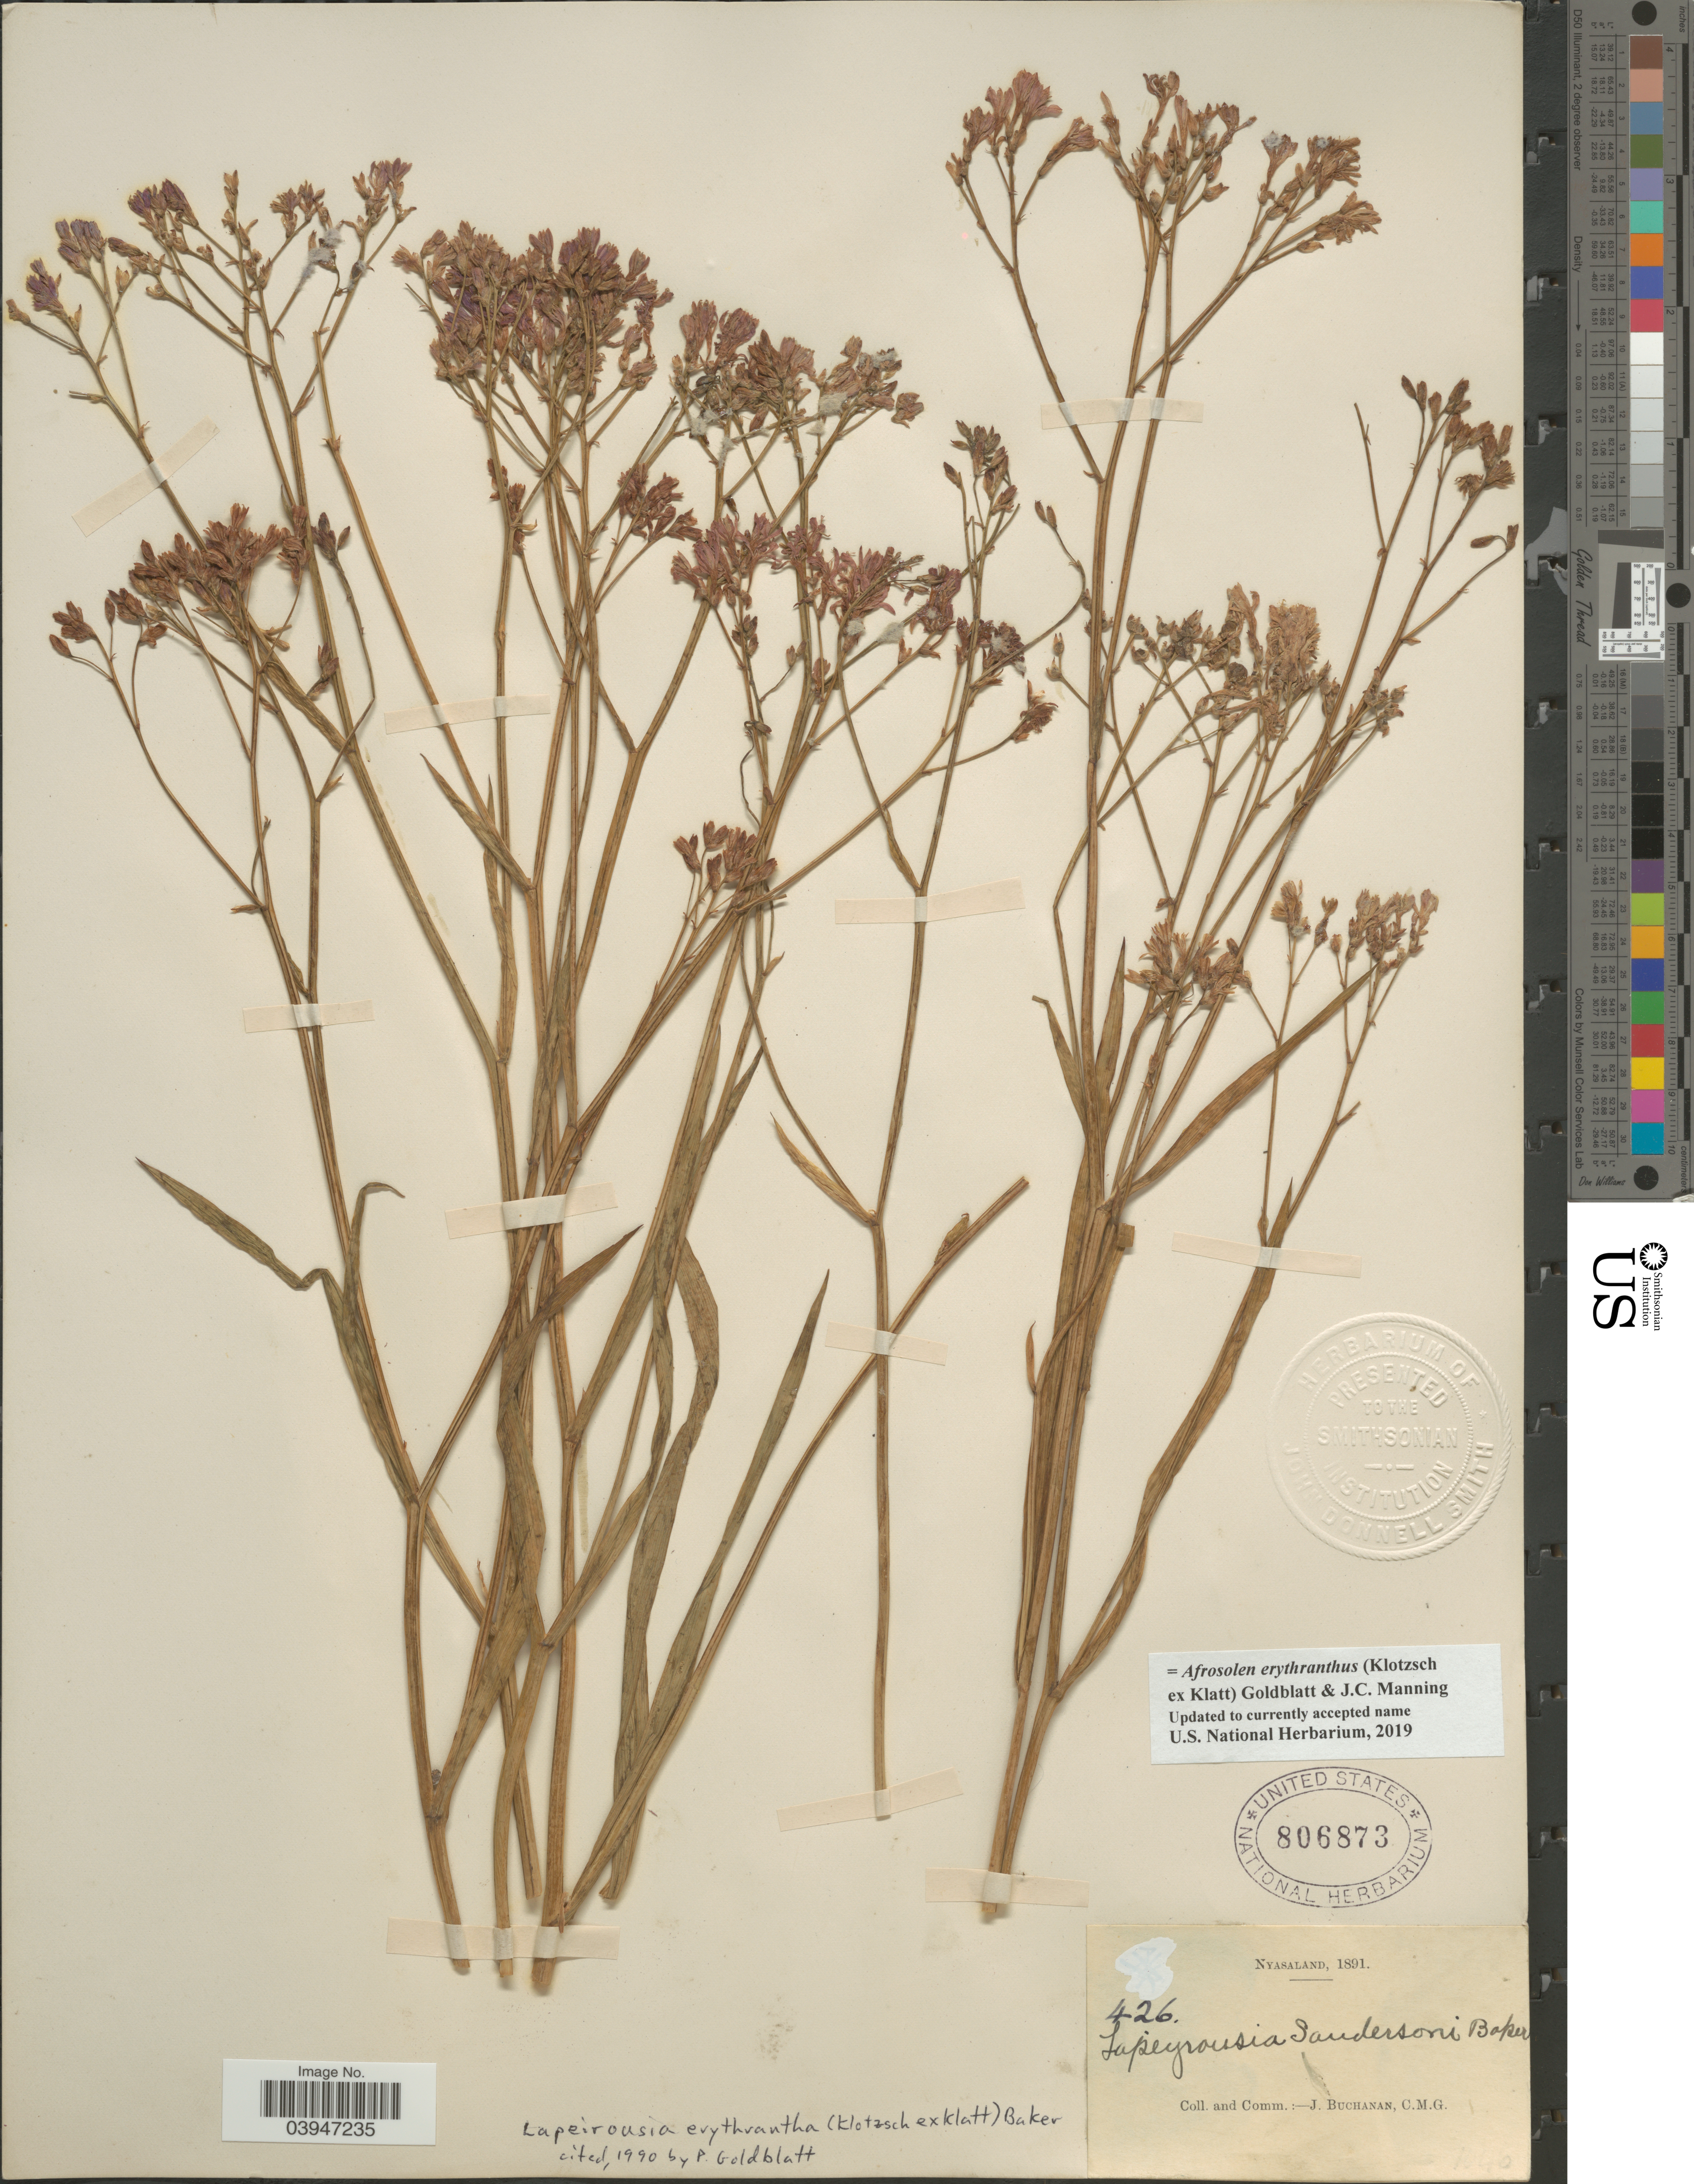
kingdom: Plantae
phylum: Tracheophyta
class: Liliopsida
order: Asparagales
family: Iridaceae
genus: Afrosolen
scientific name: Afrosolen erythranthus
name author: (Klotzsch ex Klatt) Goldblatt & J.C. Manning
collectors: J. Buchanan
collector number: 426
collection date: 1891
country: Malawi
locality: Nyasaland.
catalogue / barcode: US 806873